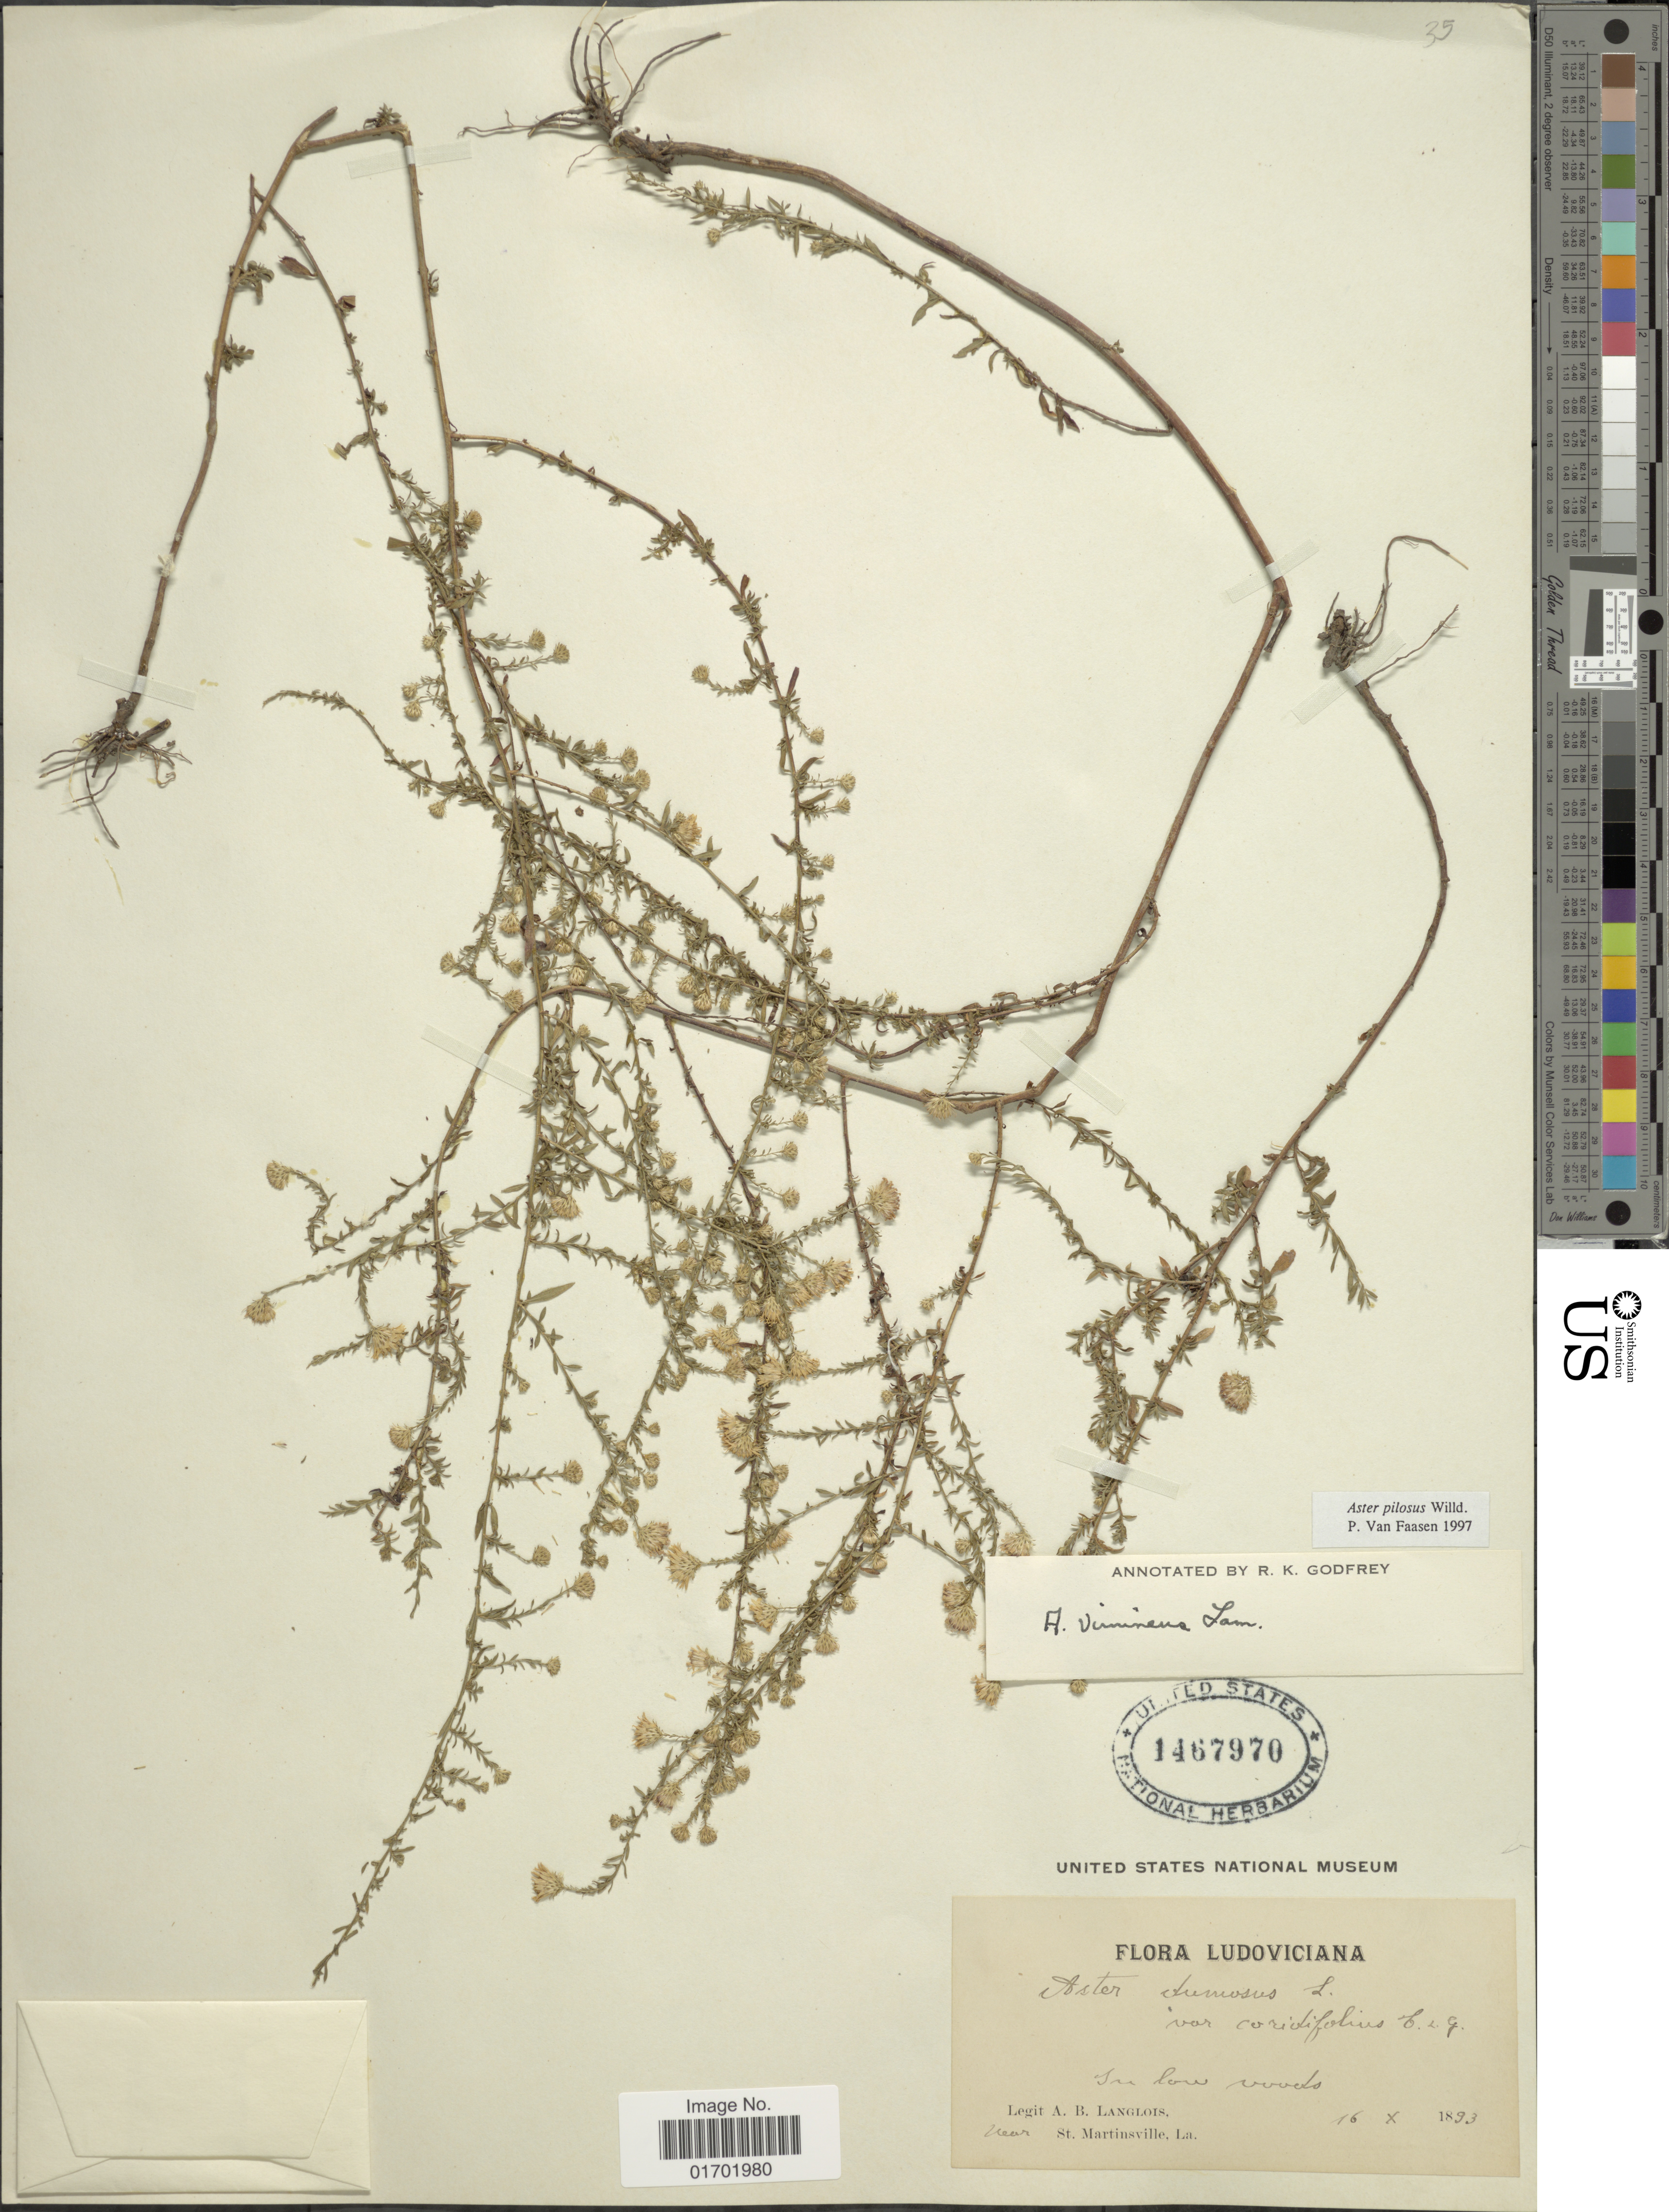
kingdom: Plantae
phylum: Tracheophyta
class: Magnoliopsida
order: Asterales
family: Asteraceae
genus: Symphyotrichum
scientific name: Symphyotrichum pilosum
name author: (Willd.) G.L. Nesom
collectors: A. Langlois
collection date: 1893-10-16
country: United States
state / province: Louisiana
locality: Ludoviciana, near St. Martinsville, La.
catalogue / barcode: US 1467970